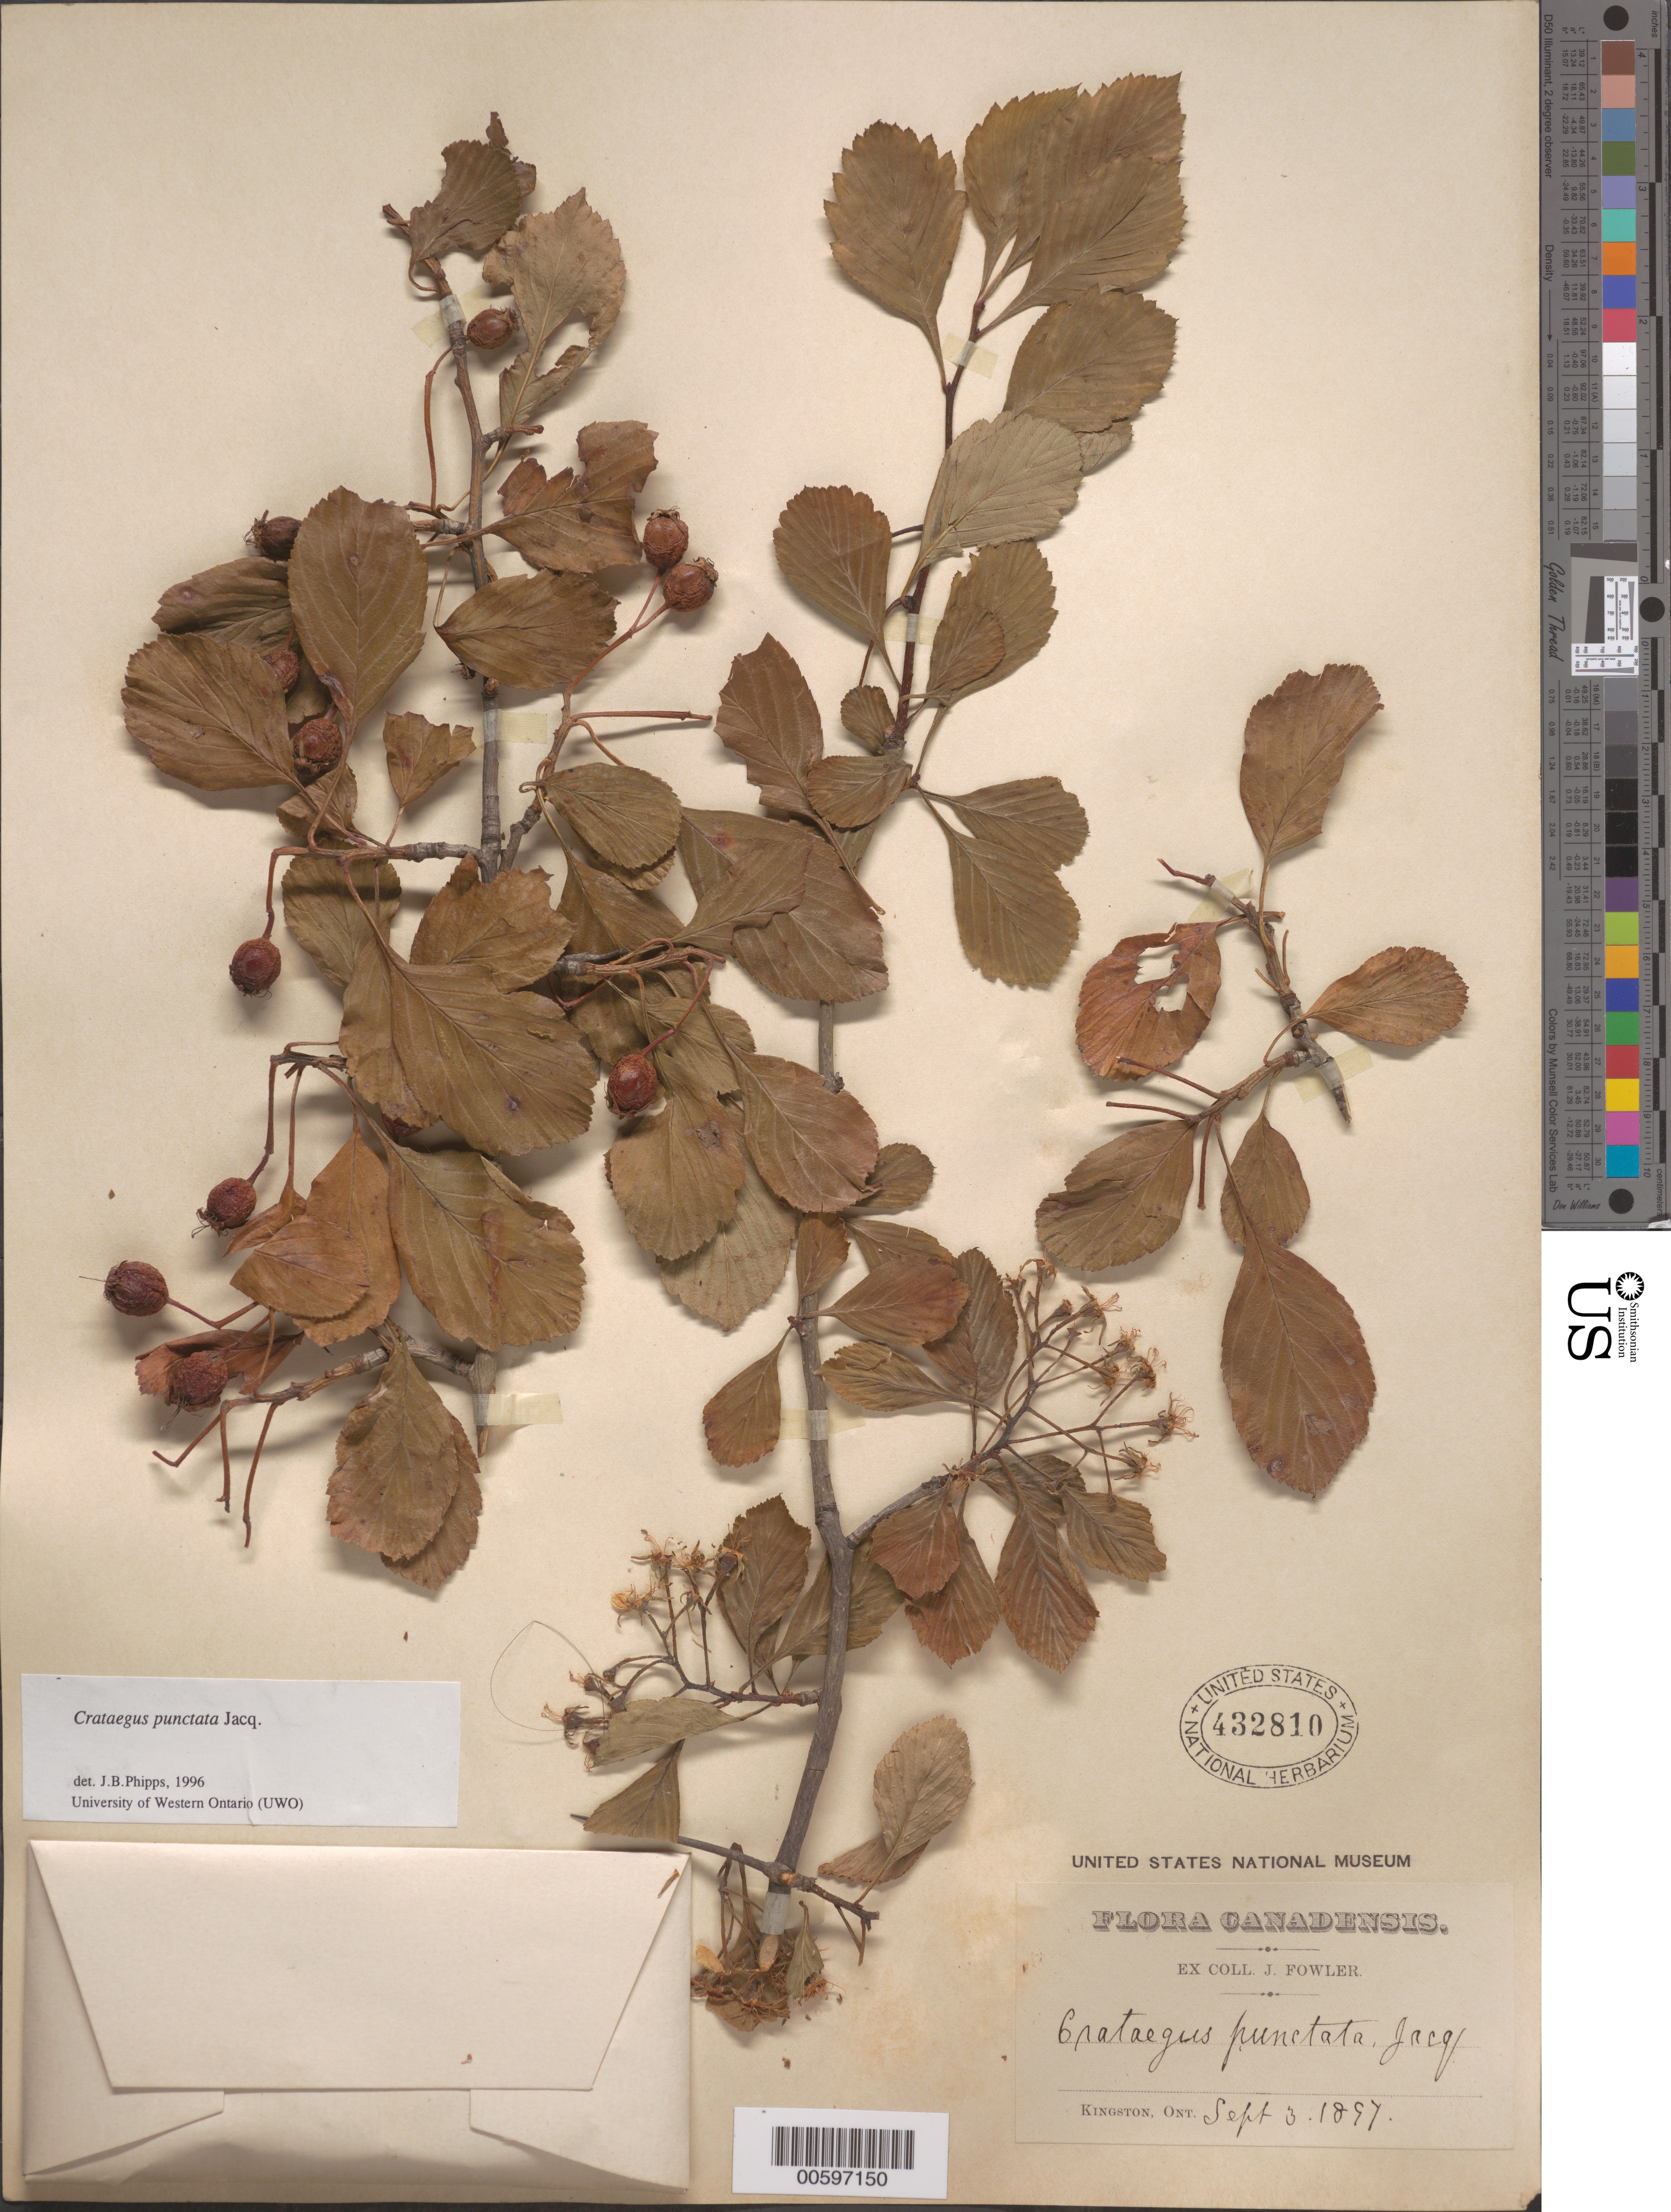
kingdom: Plantae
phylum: Tracheophyta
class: Magnoliopsida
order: Rosales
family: Rosaceae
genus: Crataegus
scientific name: Crataegus punctata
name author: Jacq.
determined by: Phipps, James B., (UWO), University of Western Ontario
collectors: J. P. Fowler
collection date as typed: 03 Sep 1897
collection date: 1897-09-03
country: Canada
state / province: Ontario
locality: Kingston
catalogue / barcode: US 432810